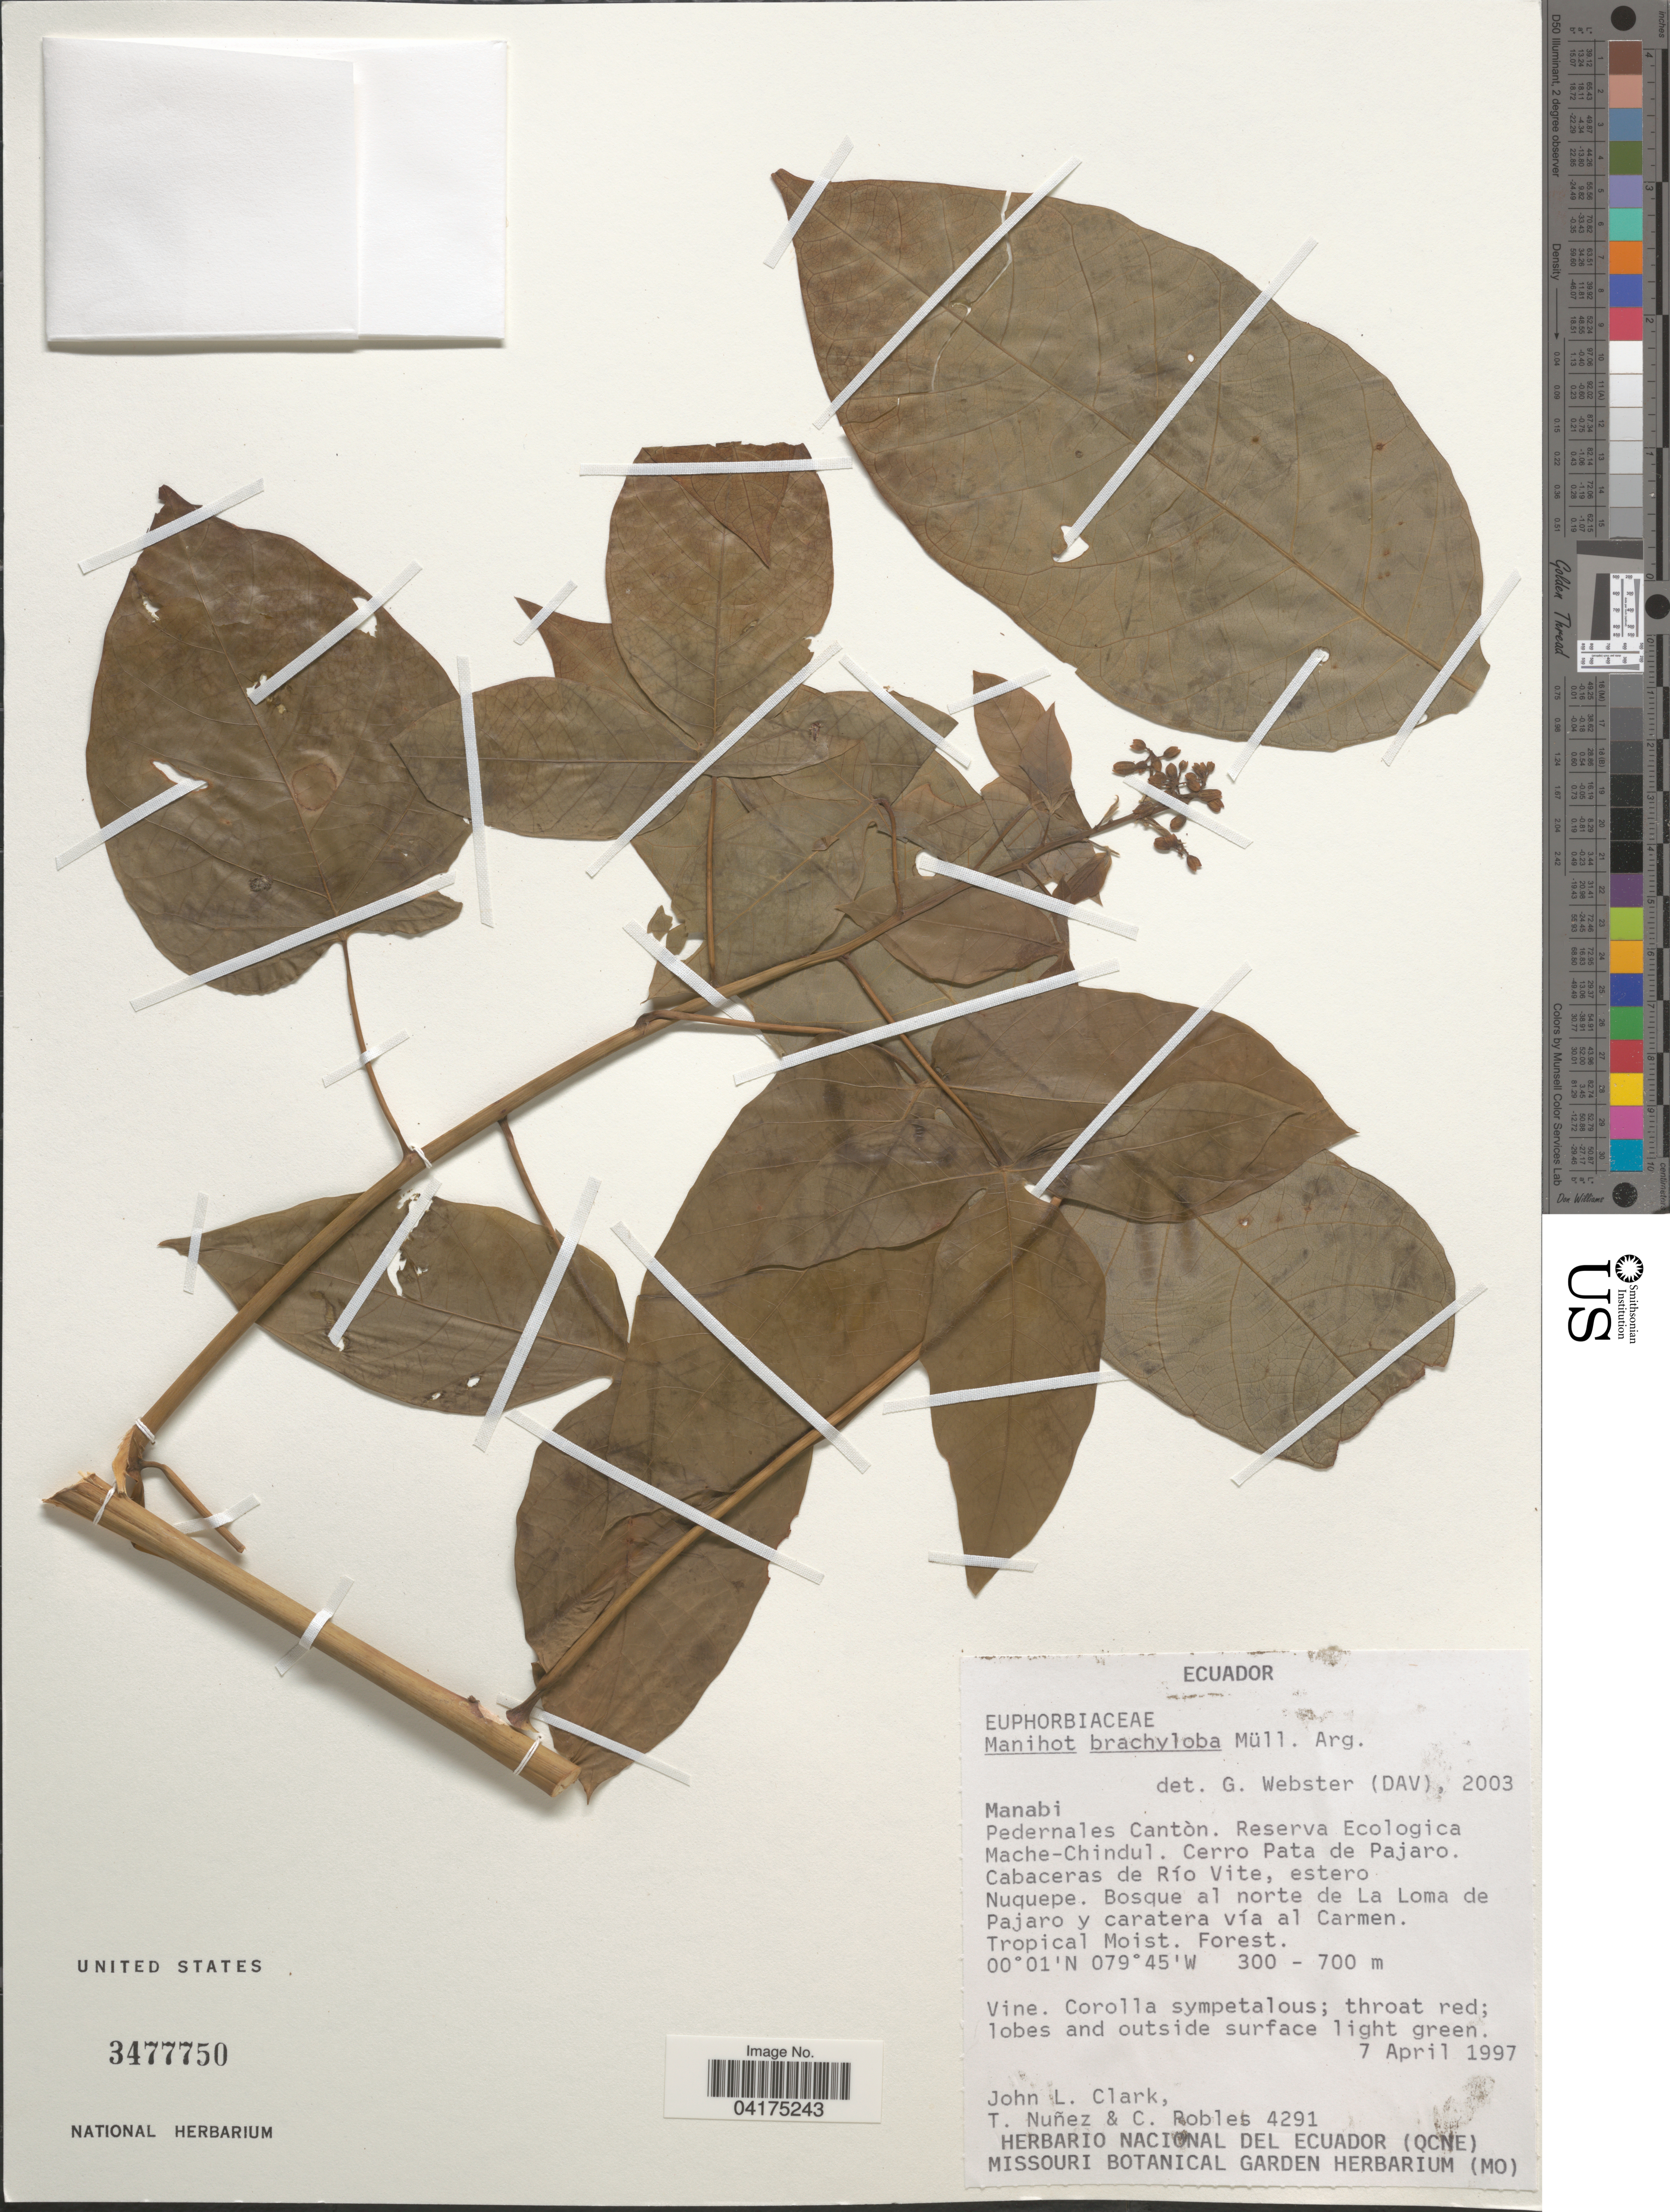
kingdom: Plantae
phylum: Tracheophyta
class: Magnoliopsida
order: Malpighiales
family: Euphorbiaceae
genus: Manihot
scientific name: Manihot brachyloba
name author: Müll. Arg.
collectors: J. L. Clark, T. Núñez & C. Robles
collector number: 4291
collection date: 1997-04-07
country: Ecuador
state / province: Manabí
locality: Pedernales Cantòn. Reserva Ecologica Mache-Chindul. Cerro Pata de Pajaro. Cabaceras de Río Vite, estero Nuquepe. Bosque al norte de La Loma de Pajaro y caratera vía al Carmen.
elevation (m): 300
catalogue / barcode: US 3477750